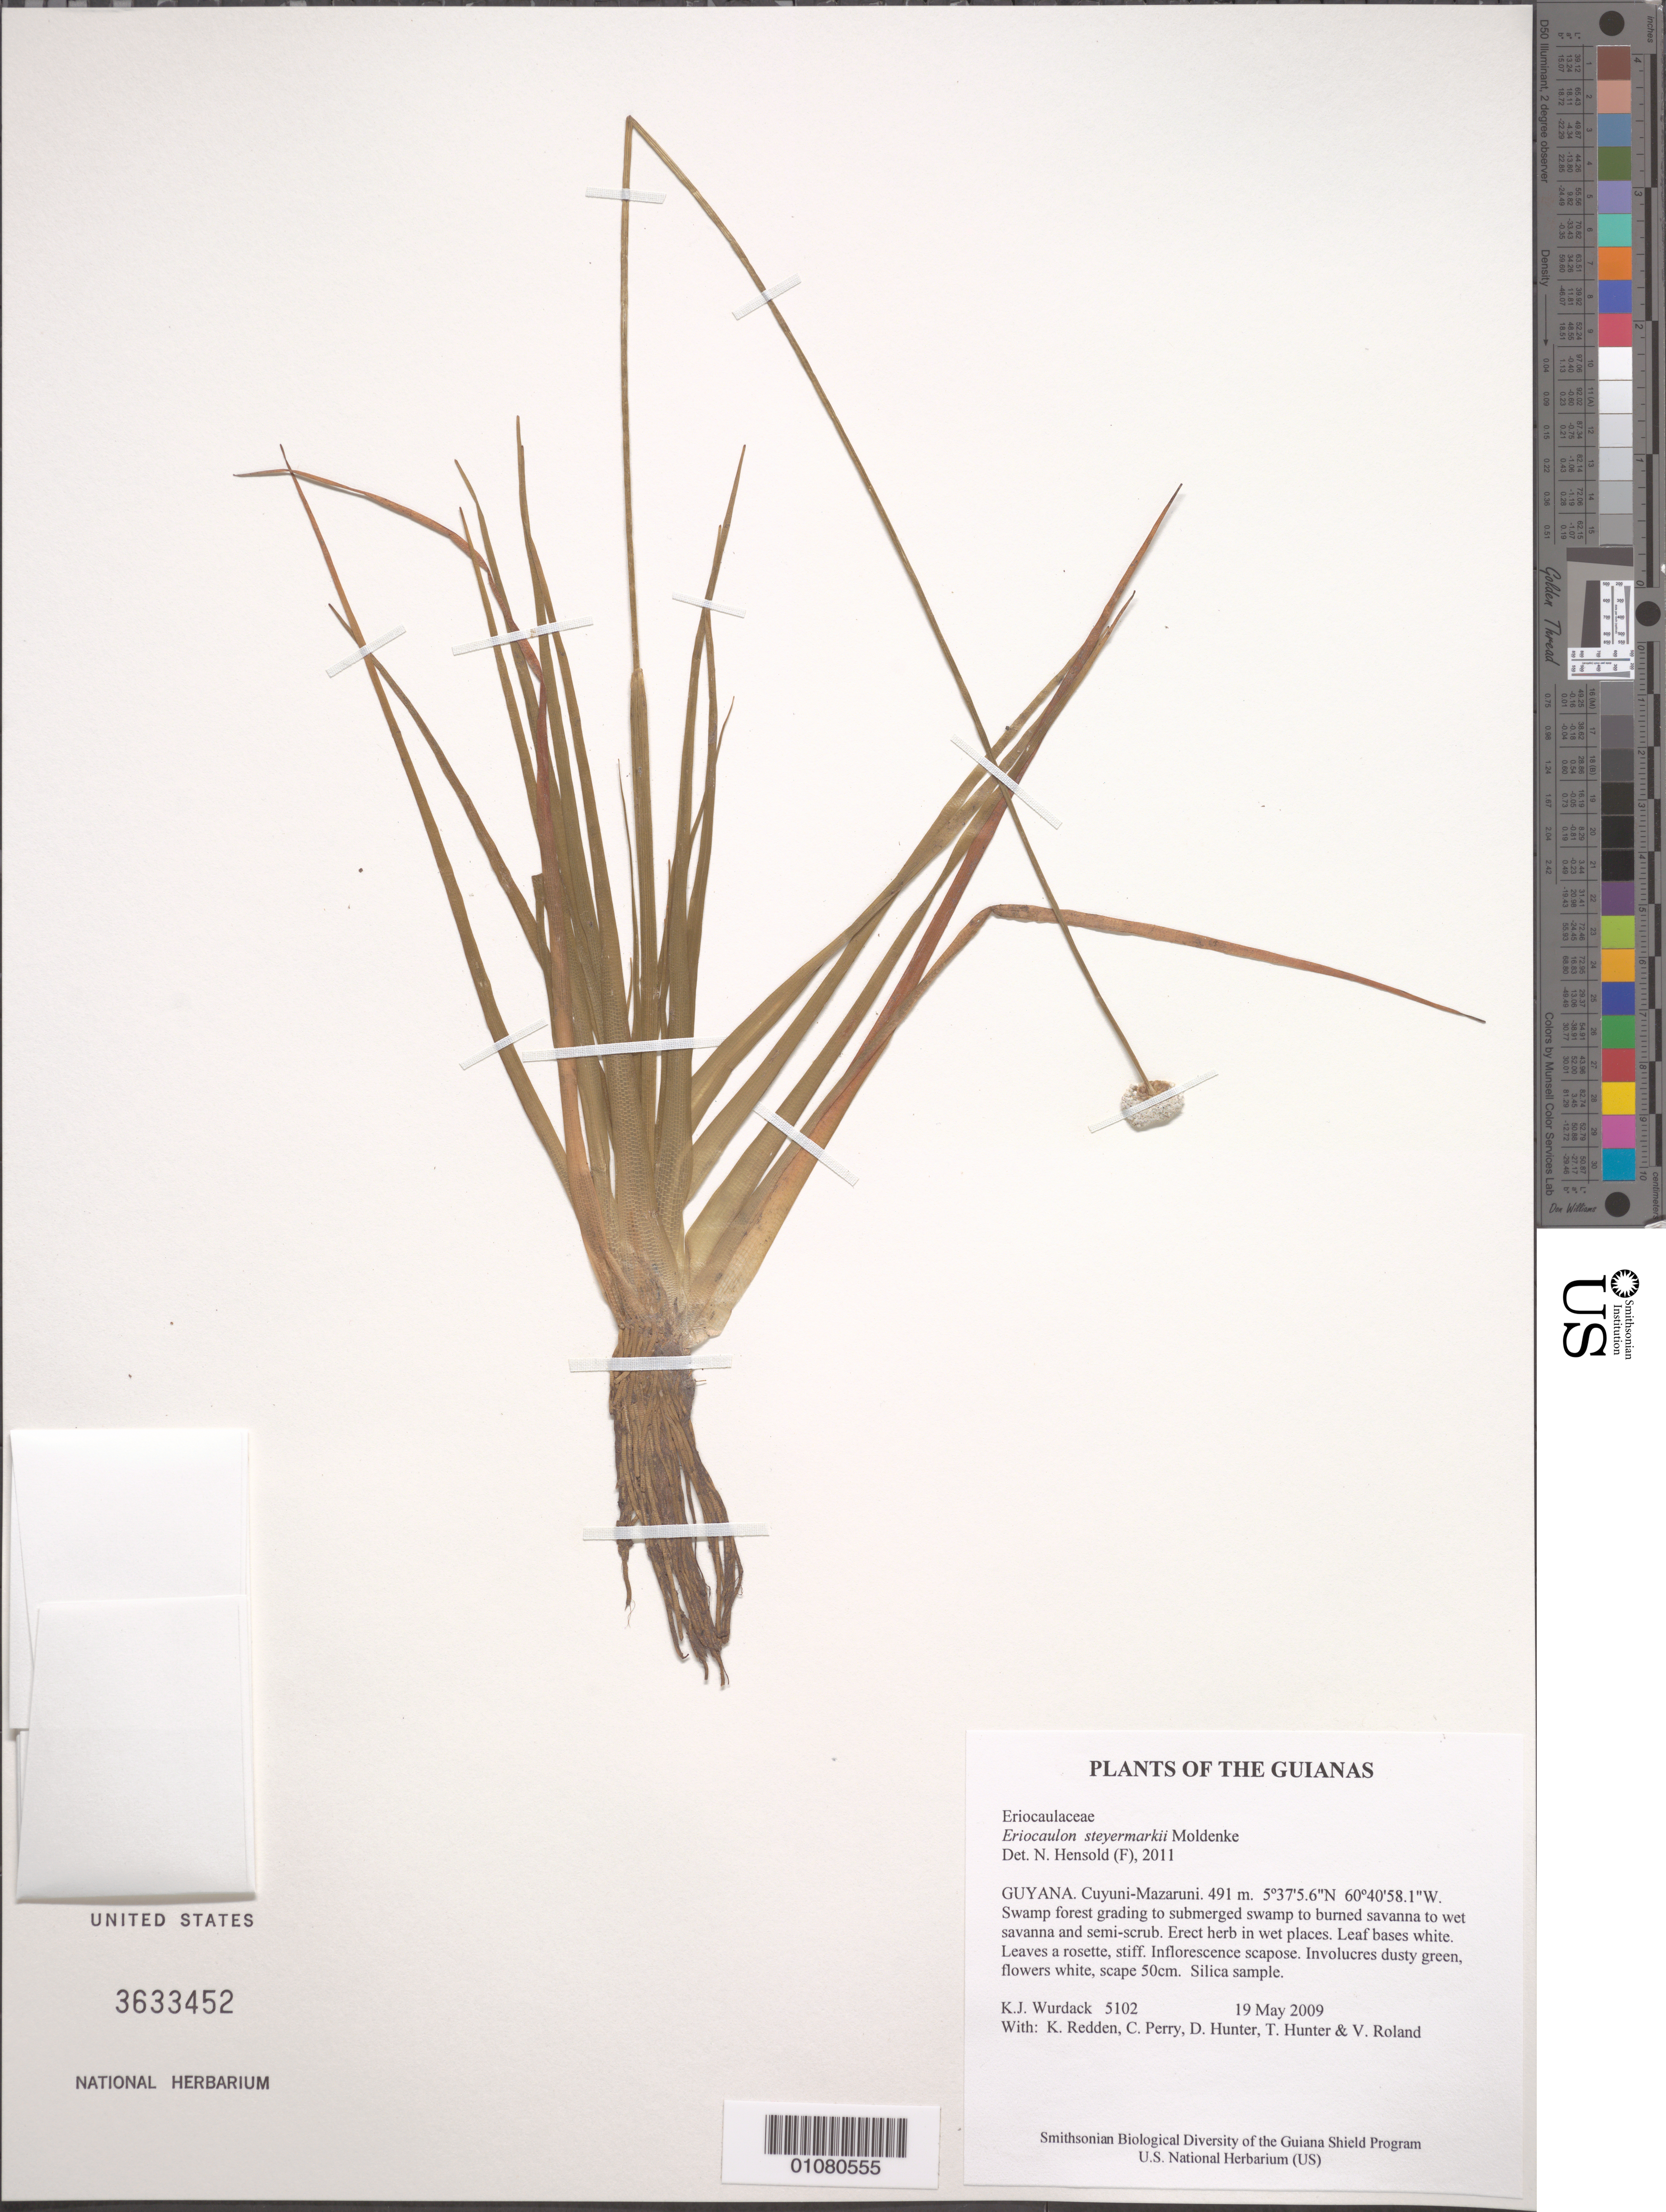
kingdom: Plantae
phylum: Tracheophyta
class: Liliopsida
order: Poales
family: Eriocaulaceae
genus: Eriocaulon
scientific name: Eriocaulon steyermarkii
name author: Moldenke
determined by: Hensold, N.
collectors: K. Wurdack, K. M. Redden, C. Perry, D. Hunter, T. Hunter & V. Roland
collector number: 5102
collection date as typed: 19 May 2009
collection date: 2009-05-19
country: Guyana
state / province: Cuyuni-Mazaruni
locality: Kato River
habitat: Swamp forest grading to submerged swamp to burned savanna to wet savanna and semi-scrub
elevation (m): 491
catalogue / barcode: US 3633452